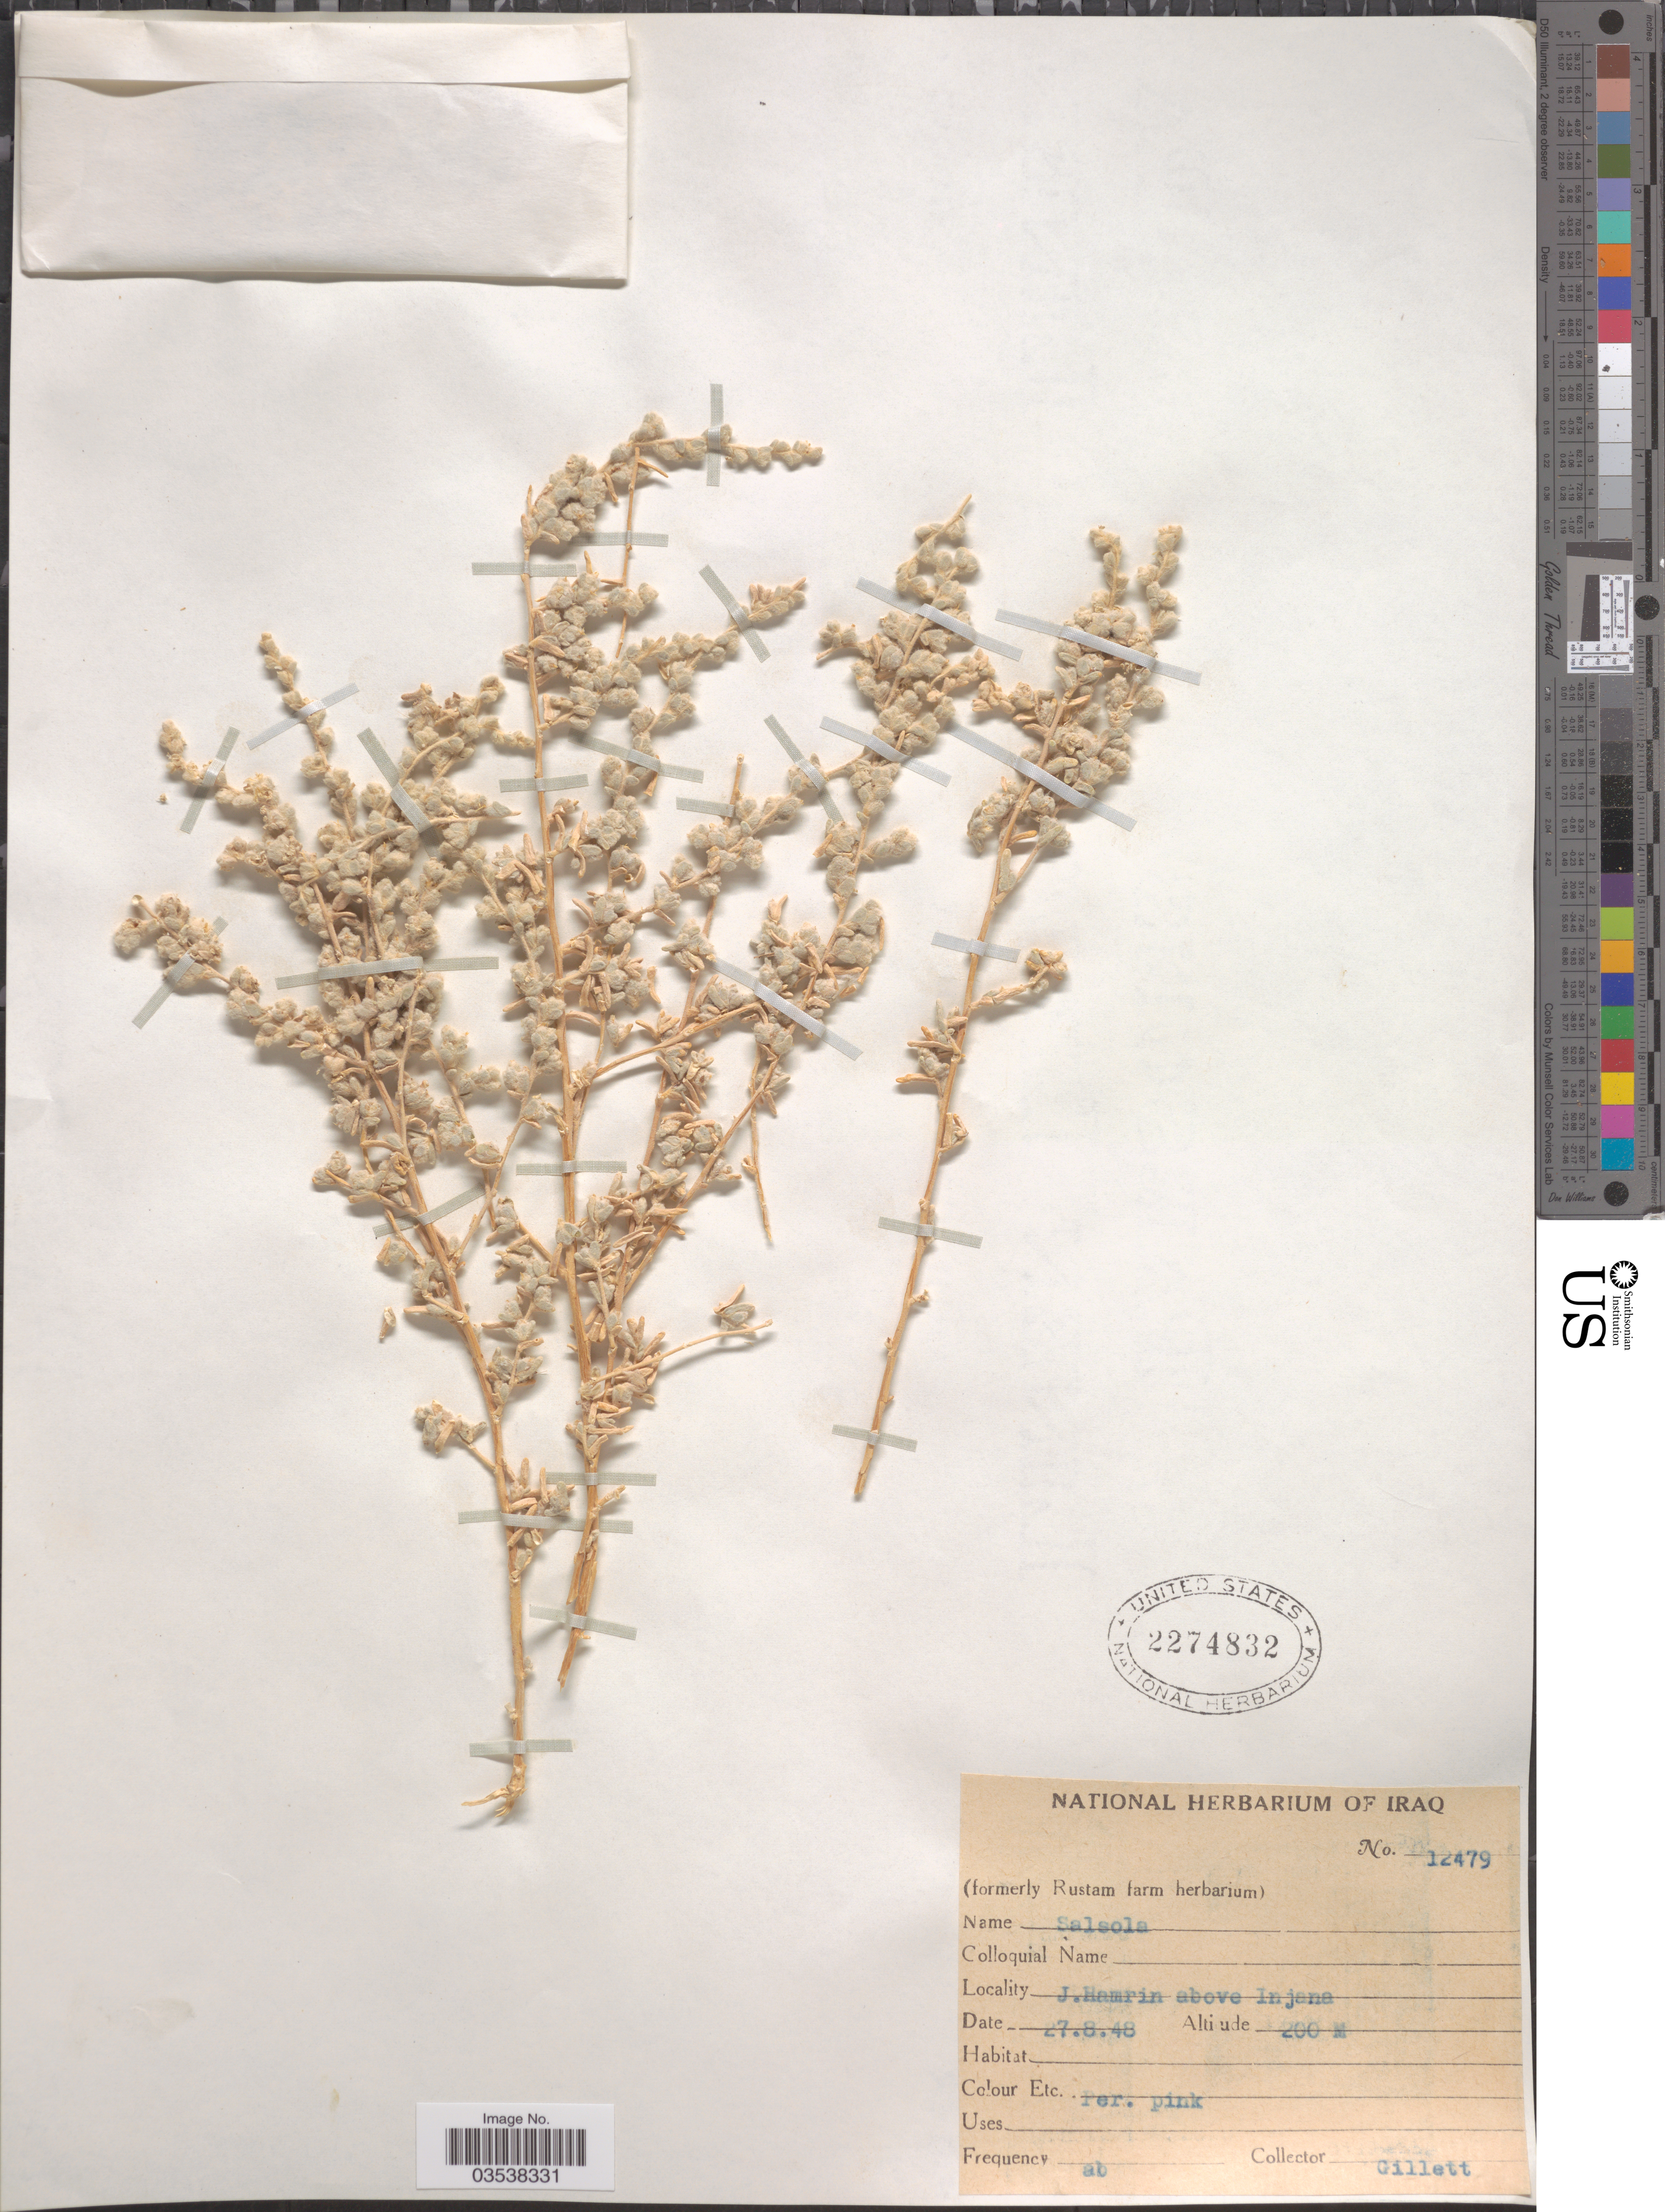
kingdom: Plantae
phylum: Tracheophyta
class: Magnoliopsida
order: Caryophyllales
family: Amaranthaceae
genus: Salsola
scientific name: Salsola sp.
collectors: Gillett, --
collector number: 12479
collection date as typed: Transcribed d/m/y: 27/8/48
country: Iraq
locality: J. Hamrin above Injana.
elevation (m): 200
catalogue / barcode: US 2274832